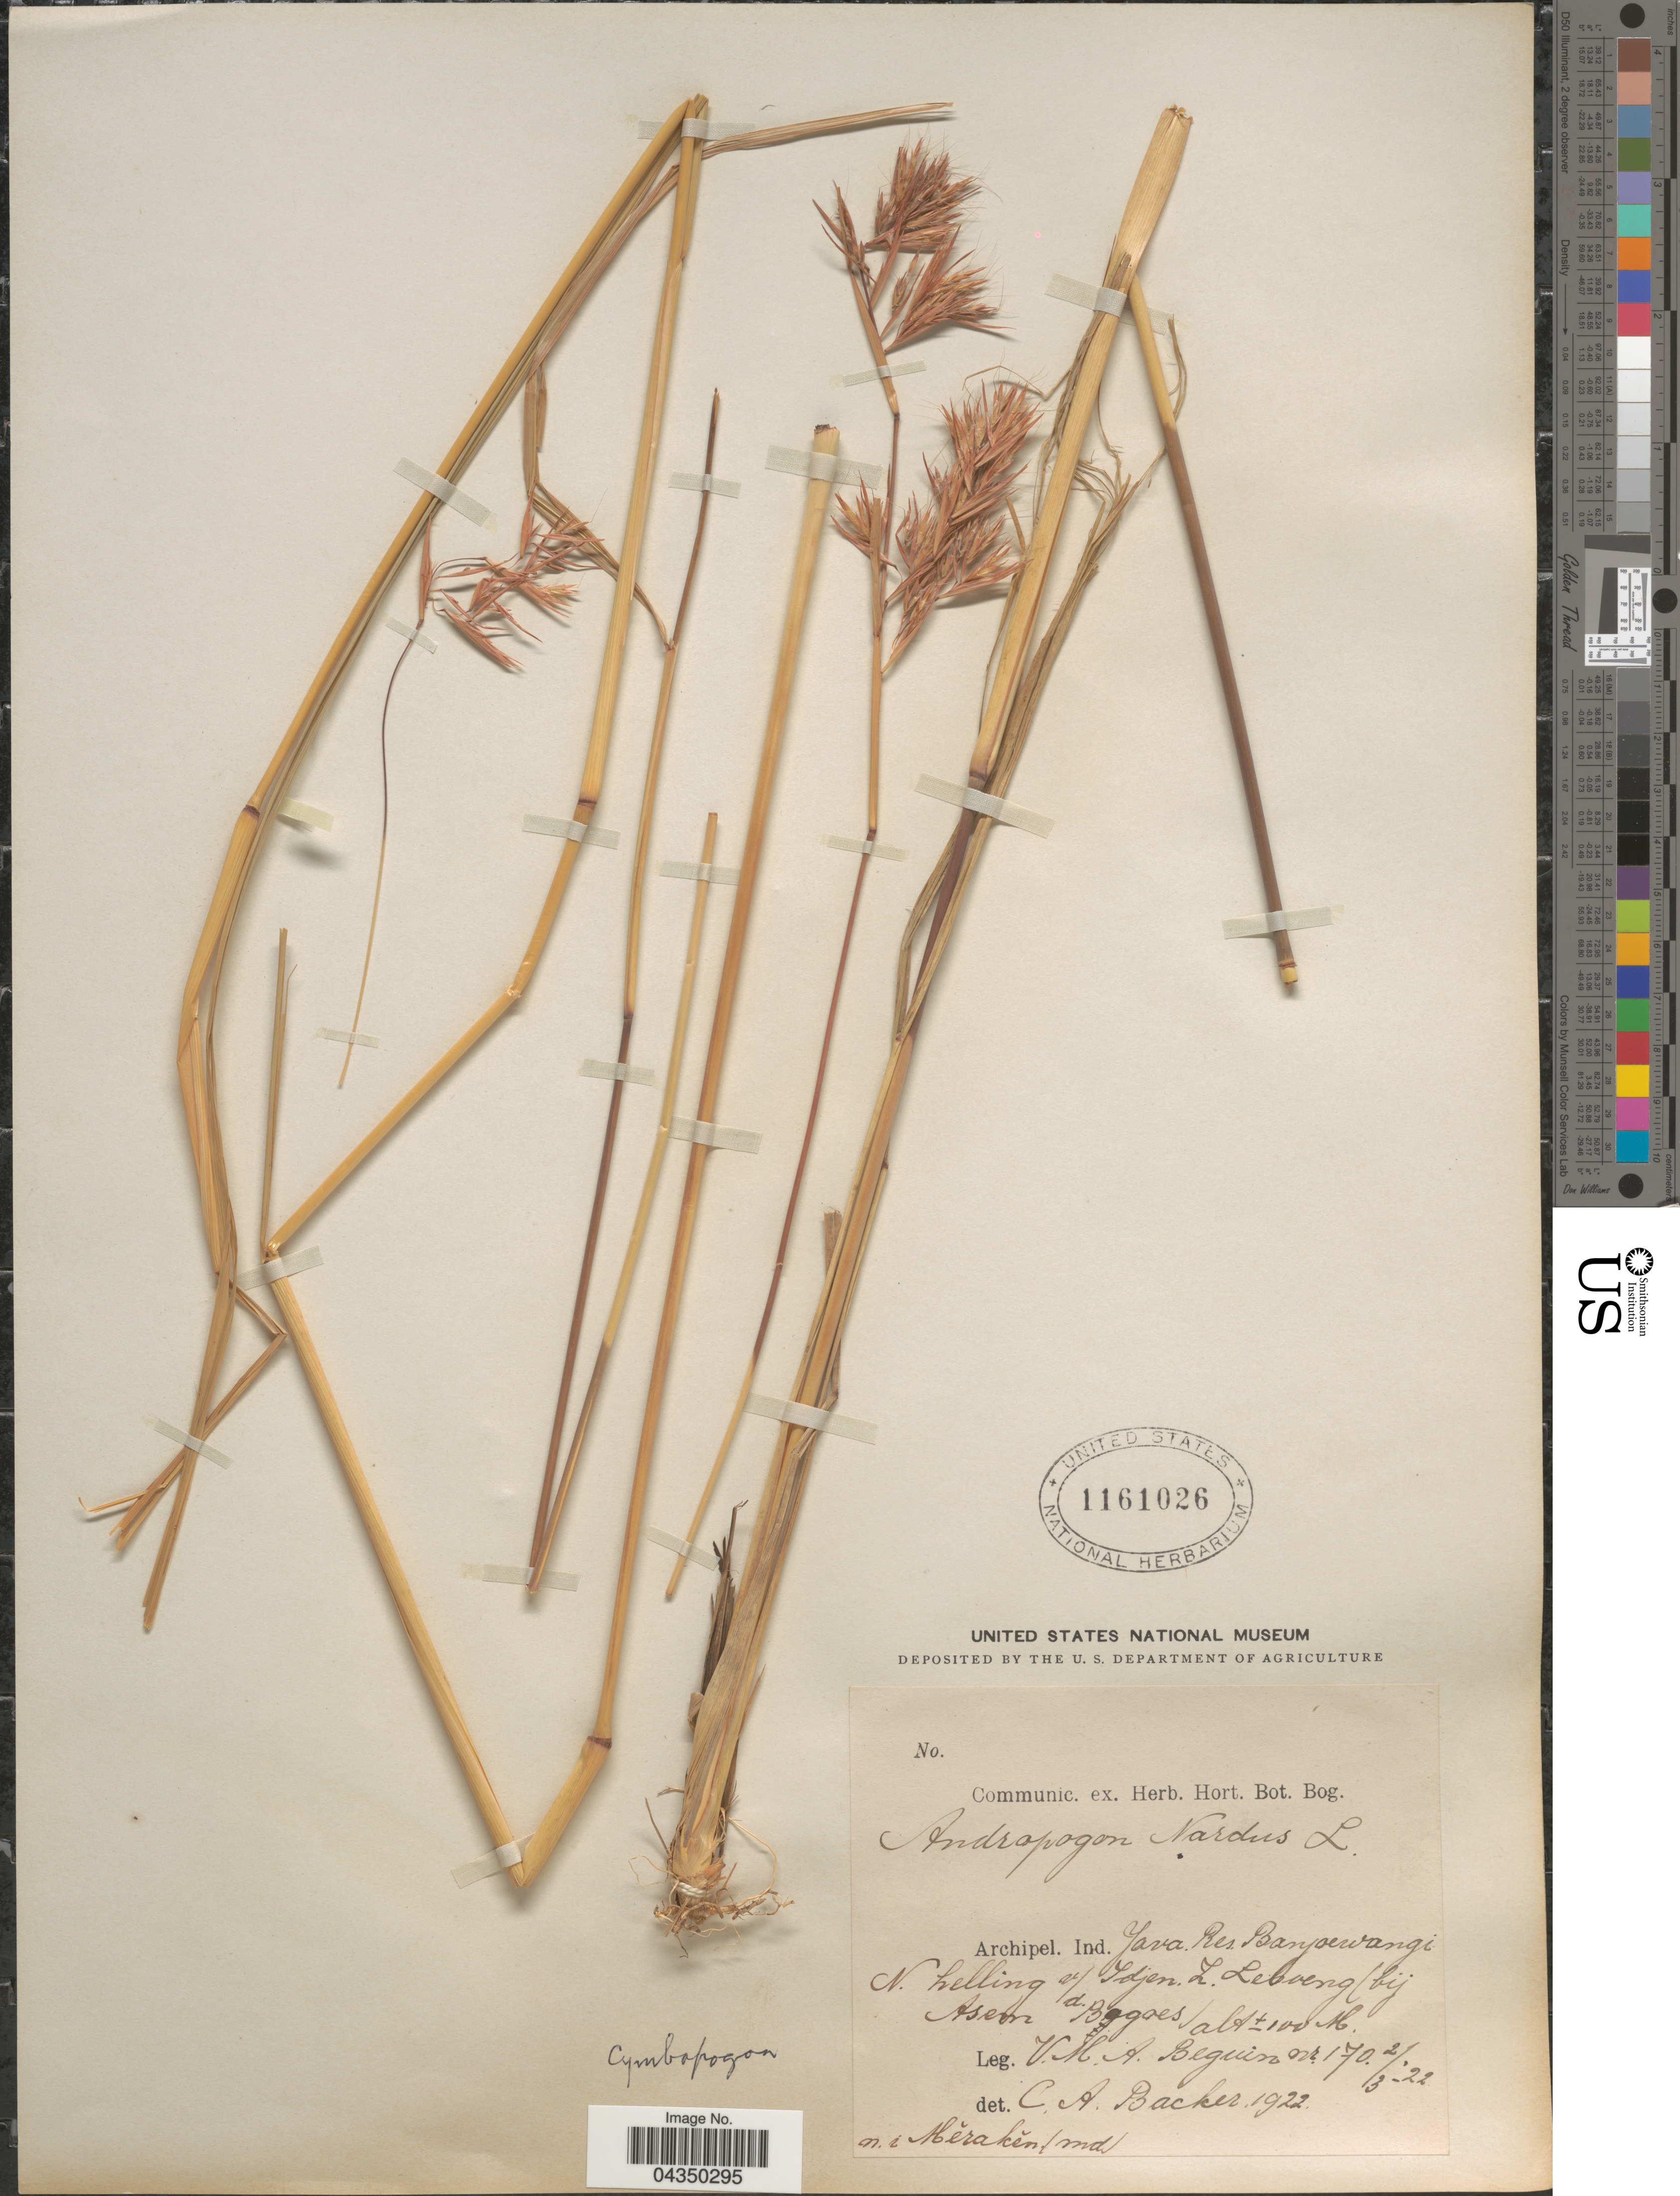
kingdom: Plantae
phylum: Tracheophyta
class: Liliopsida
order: Poales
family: Poaceae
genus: Cymbopogon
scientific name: Cymbopogon nardus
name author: (L.) Rendle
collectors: V. Beguin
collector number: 170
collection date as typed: Transcribed d/m/y: 2/3/22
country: Indonesia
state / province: Java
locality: Archipel. Ind. Java Res Banjoewangi N. helling v/d Idjen L. Lebaeng bij Asem Bagoes.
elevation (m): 100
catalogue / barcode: US 1161026